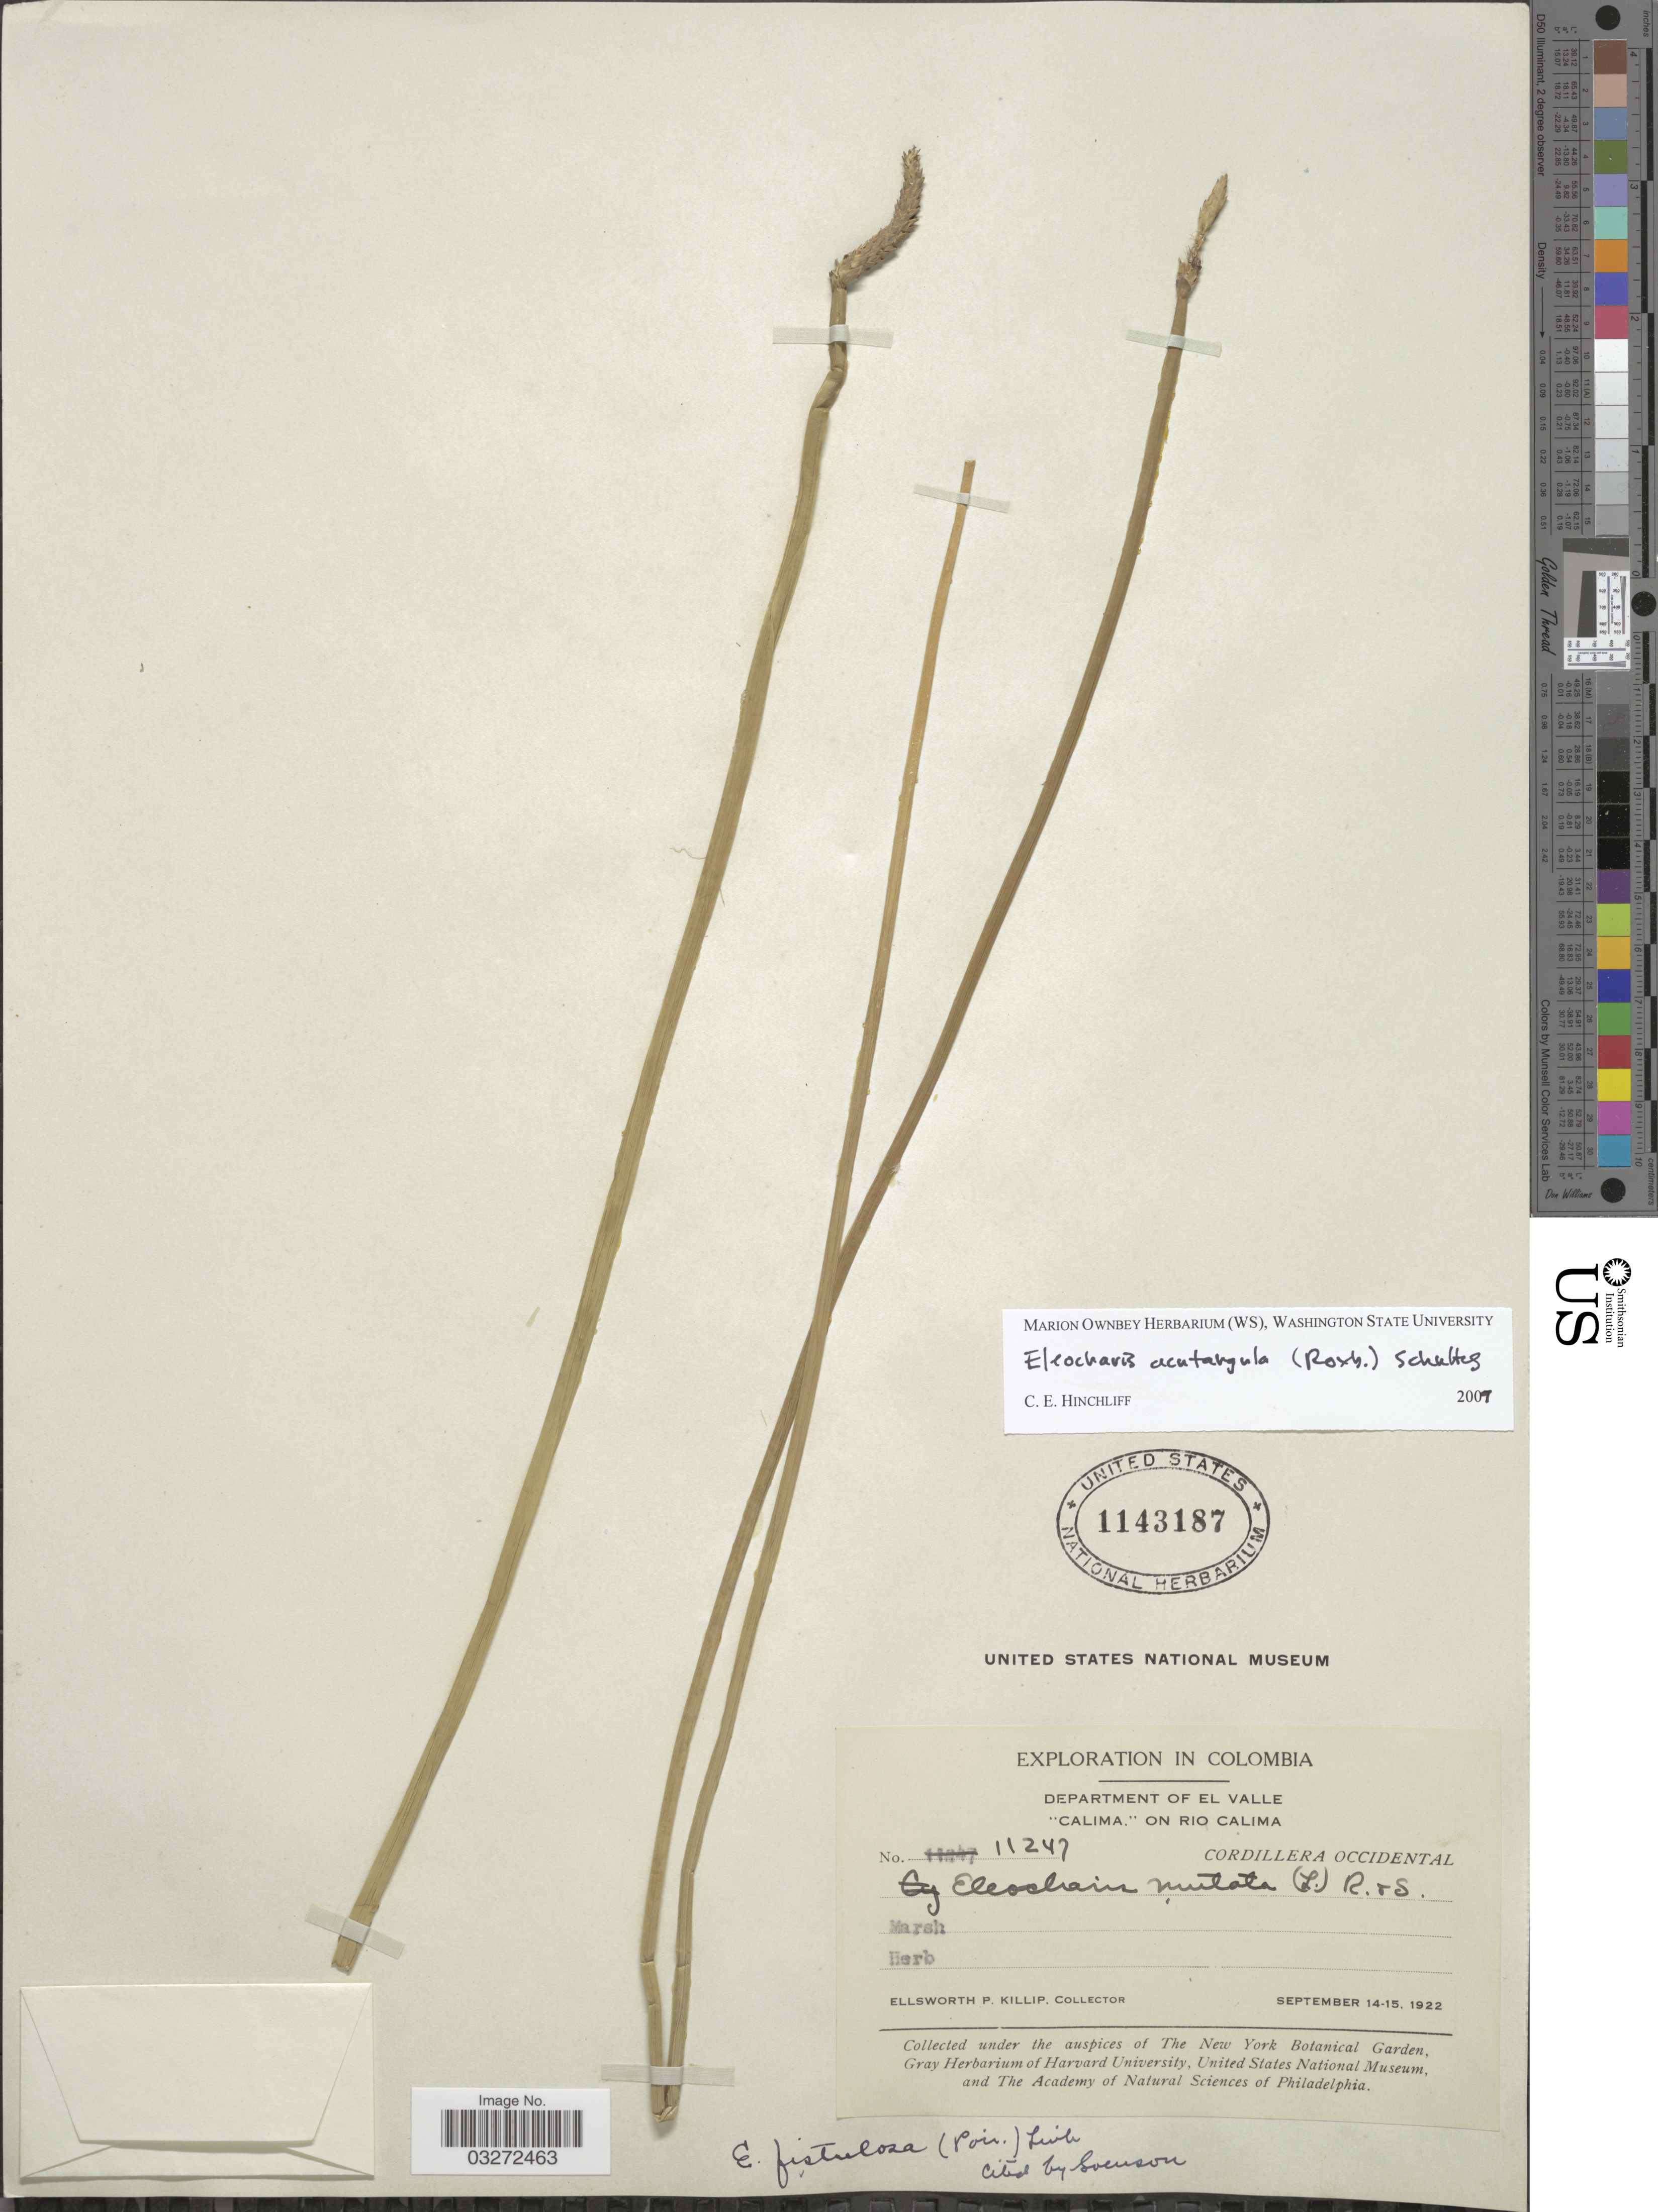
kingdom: Plantae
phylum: Tracheophyta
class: Liliopsida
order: Poales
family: Cyperaceae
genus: Eleocharis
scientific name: Eleocharis acutangula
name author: (Roxb.) Schult.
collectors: E. P. Killip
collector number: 11247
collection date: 1922-09-14/1922-09-15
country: Colombia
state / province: Valle del Cauca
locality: Department of El Valle. "Calima", on Rio Calima. Cordillera Occidental.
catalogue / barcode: US 1143187